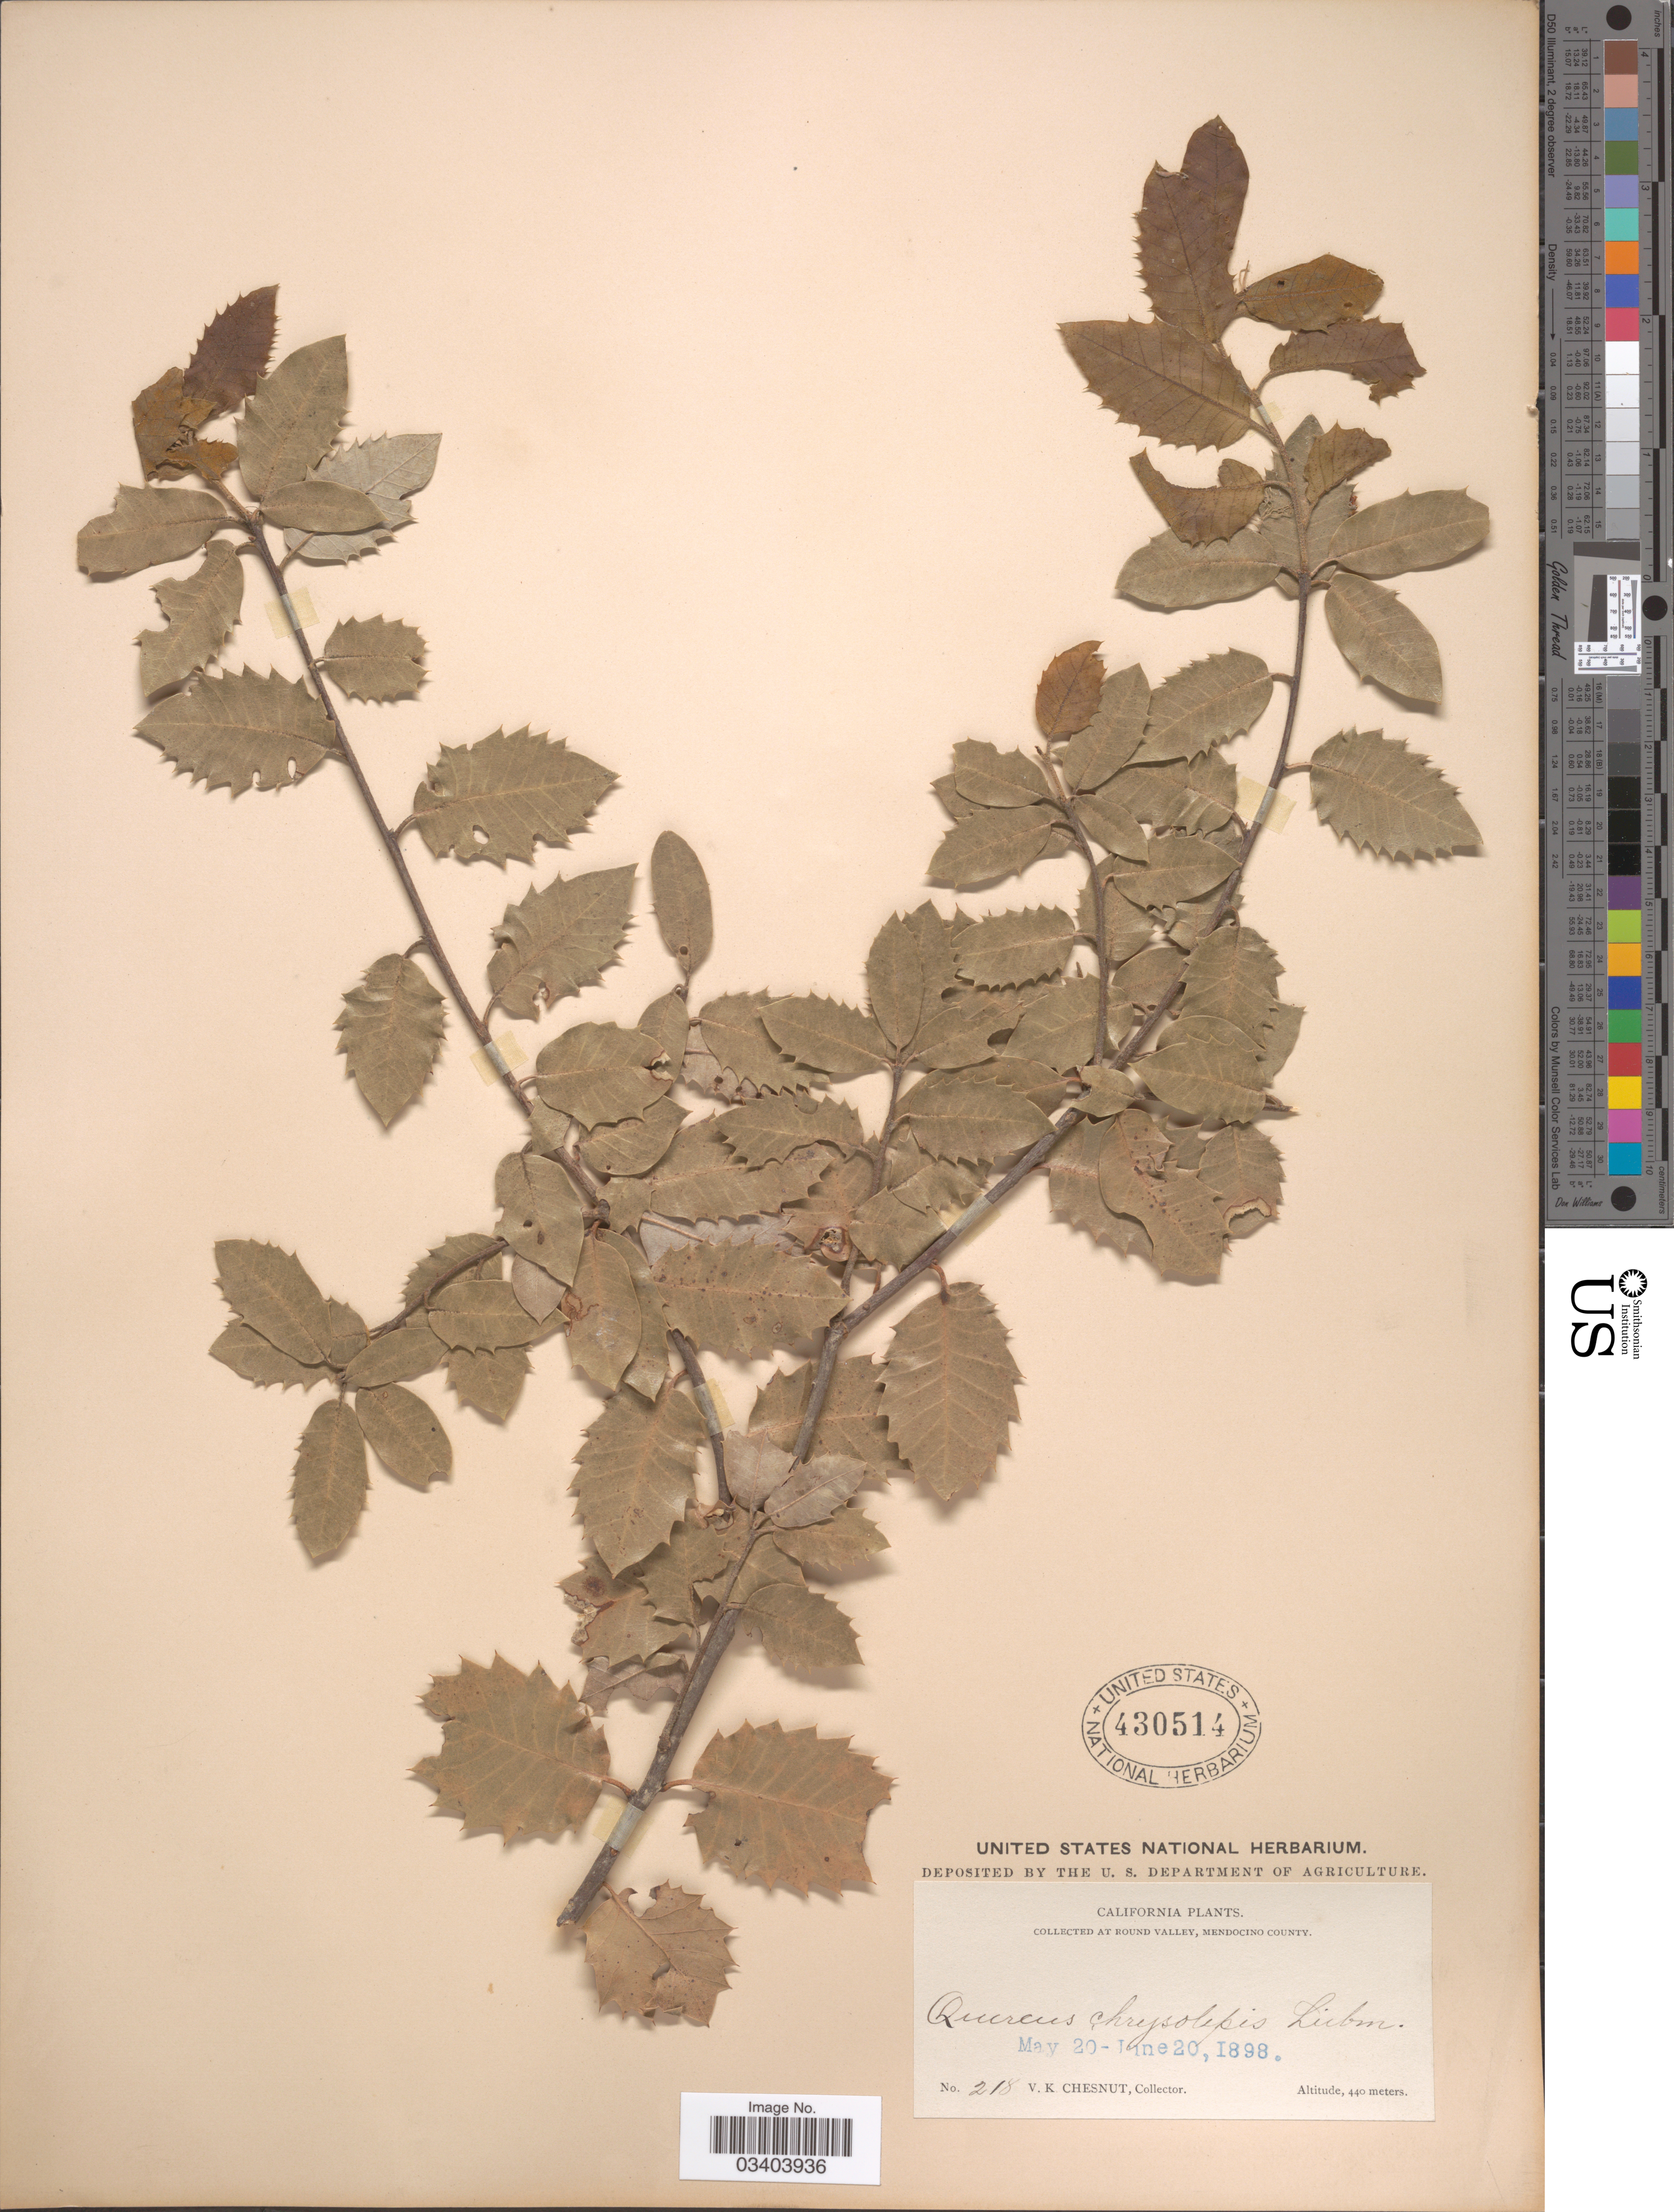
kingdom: Plantae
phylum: Tracheophyta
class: Magnoliopsida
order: Fagales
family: Fagaceae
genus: Quercus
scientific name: Quercus chrysolepis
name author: Liebm.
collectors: V. Chesnut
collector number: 218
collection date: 1898-05-20/1898-06-20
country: United States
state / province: California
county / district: Mendocino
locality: At Round Valley, Mendocino County.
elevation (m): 440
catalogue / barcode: US 430514